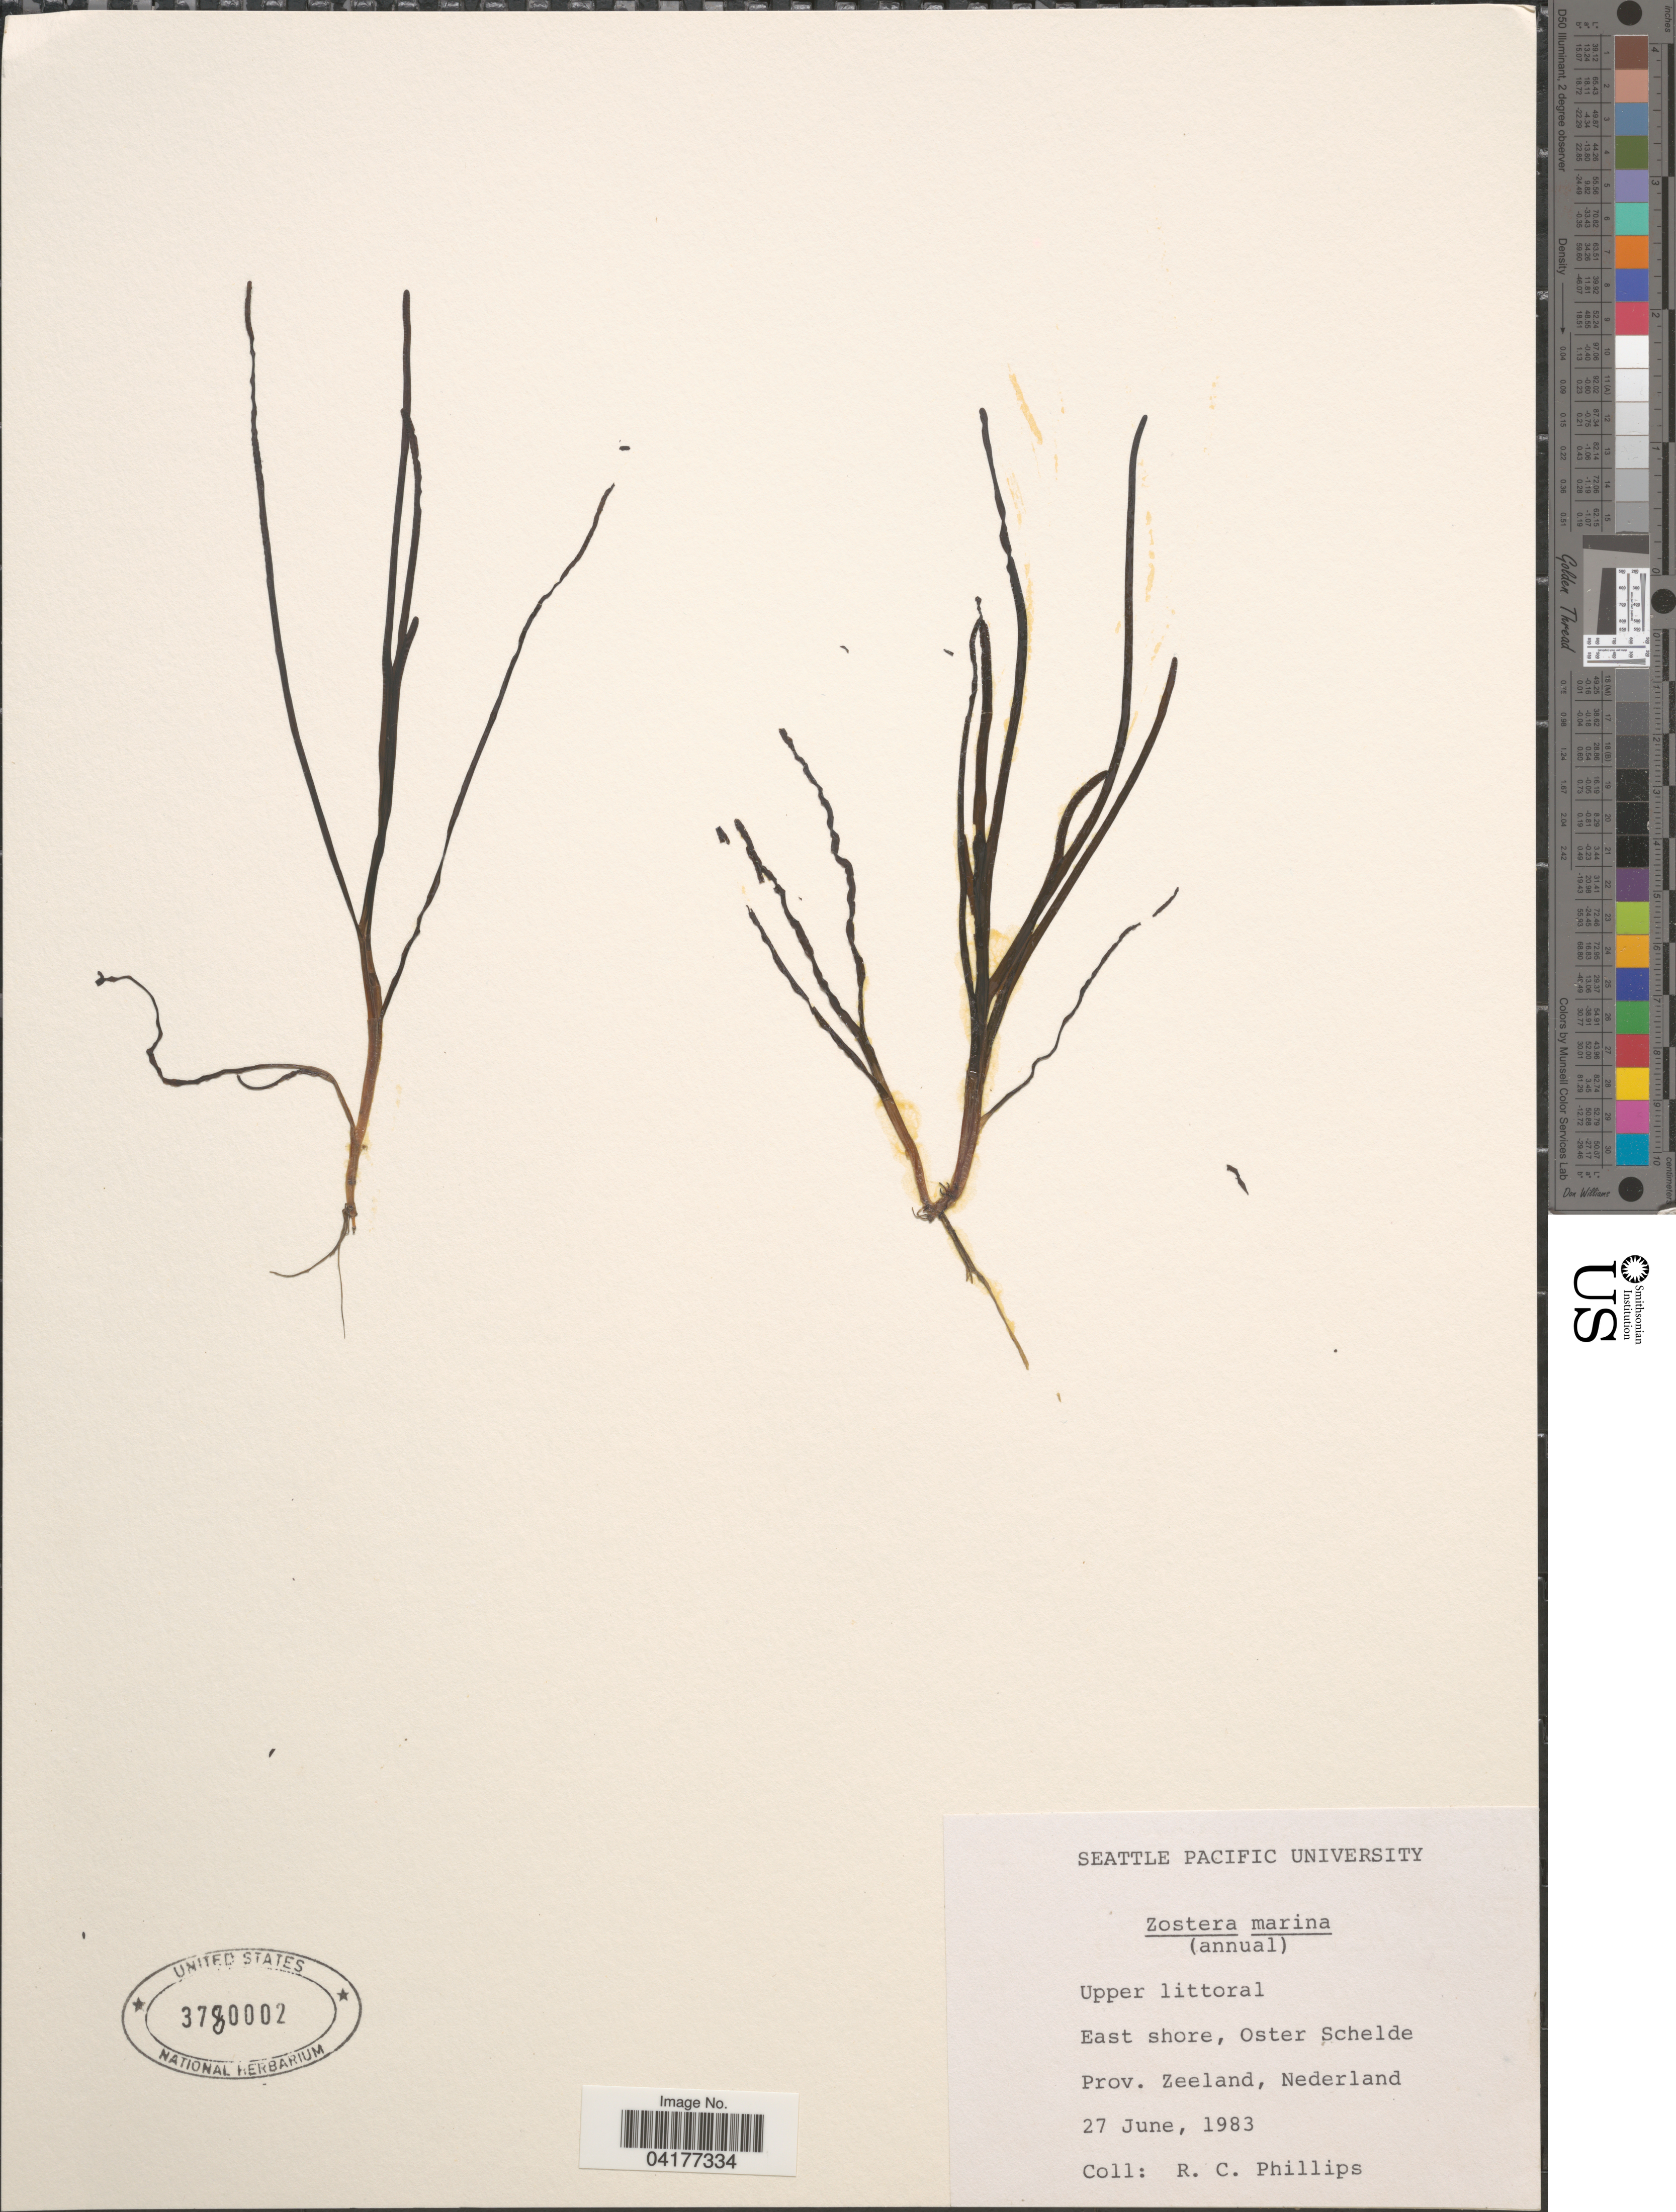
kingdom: Plantae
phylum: Tracheophyta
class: Liliopsida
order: Alismatales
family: Zosteraceae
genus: Zostera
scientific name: Zostera marina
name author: L.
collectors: R. C. Phillips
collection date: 1983-06-27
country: Netherlands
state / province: Zeeland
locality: Upper littoral. East shore, Oster Schelde. Nederland.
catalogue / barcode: US 3780002